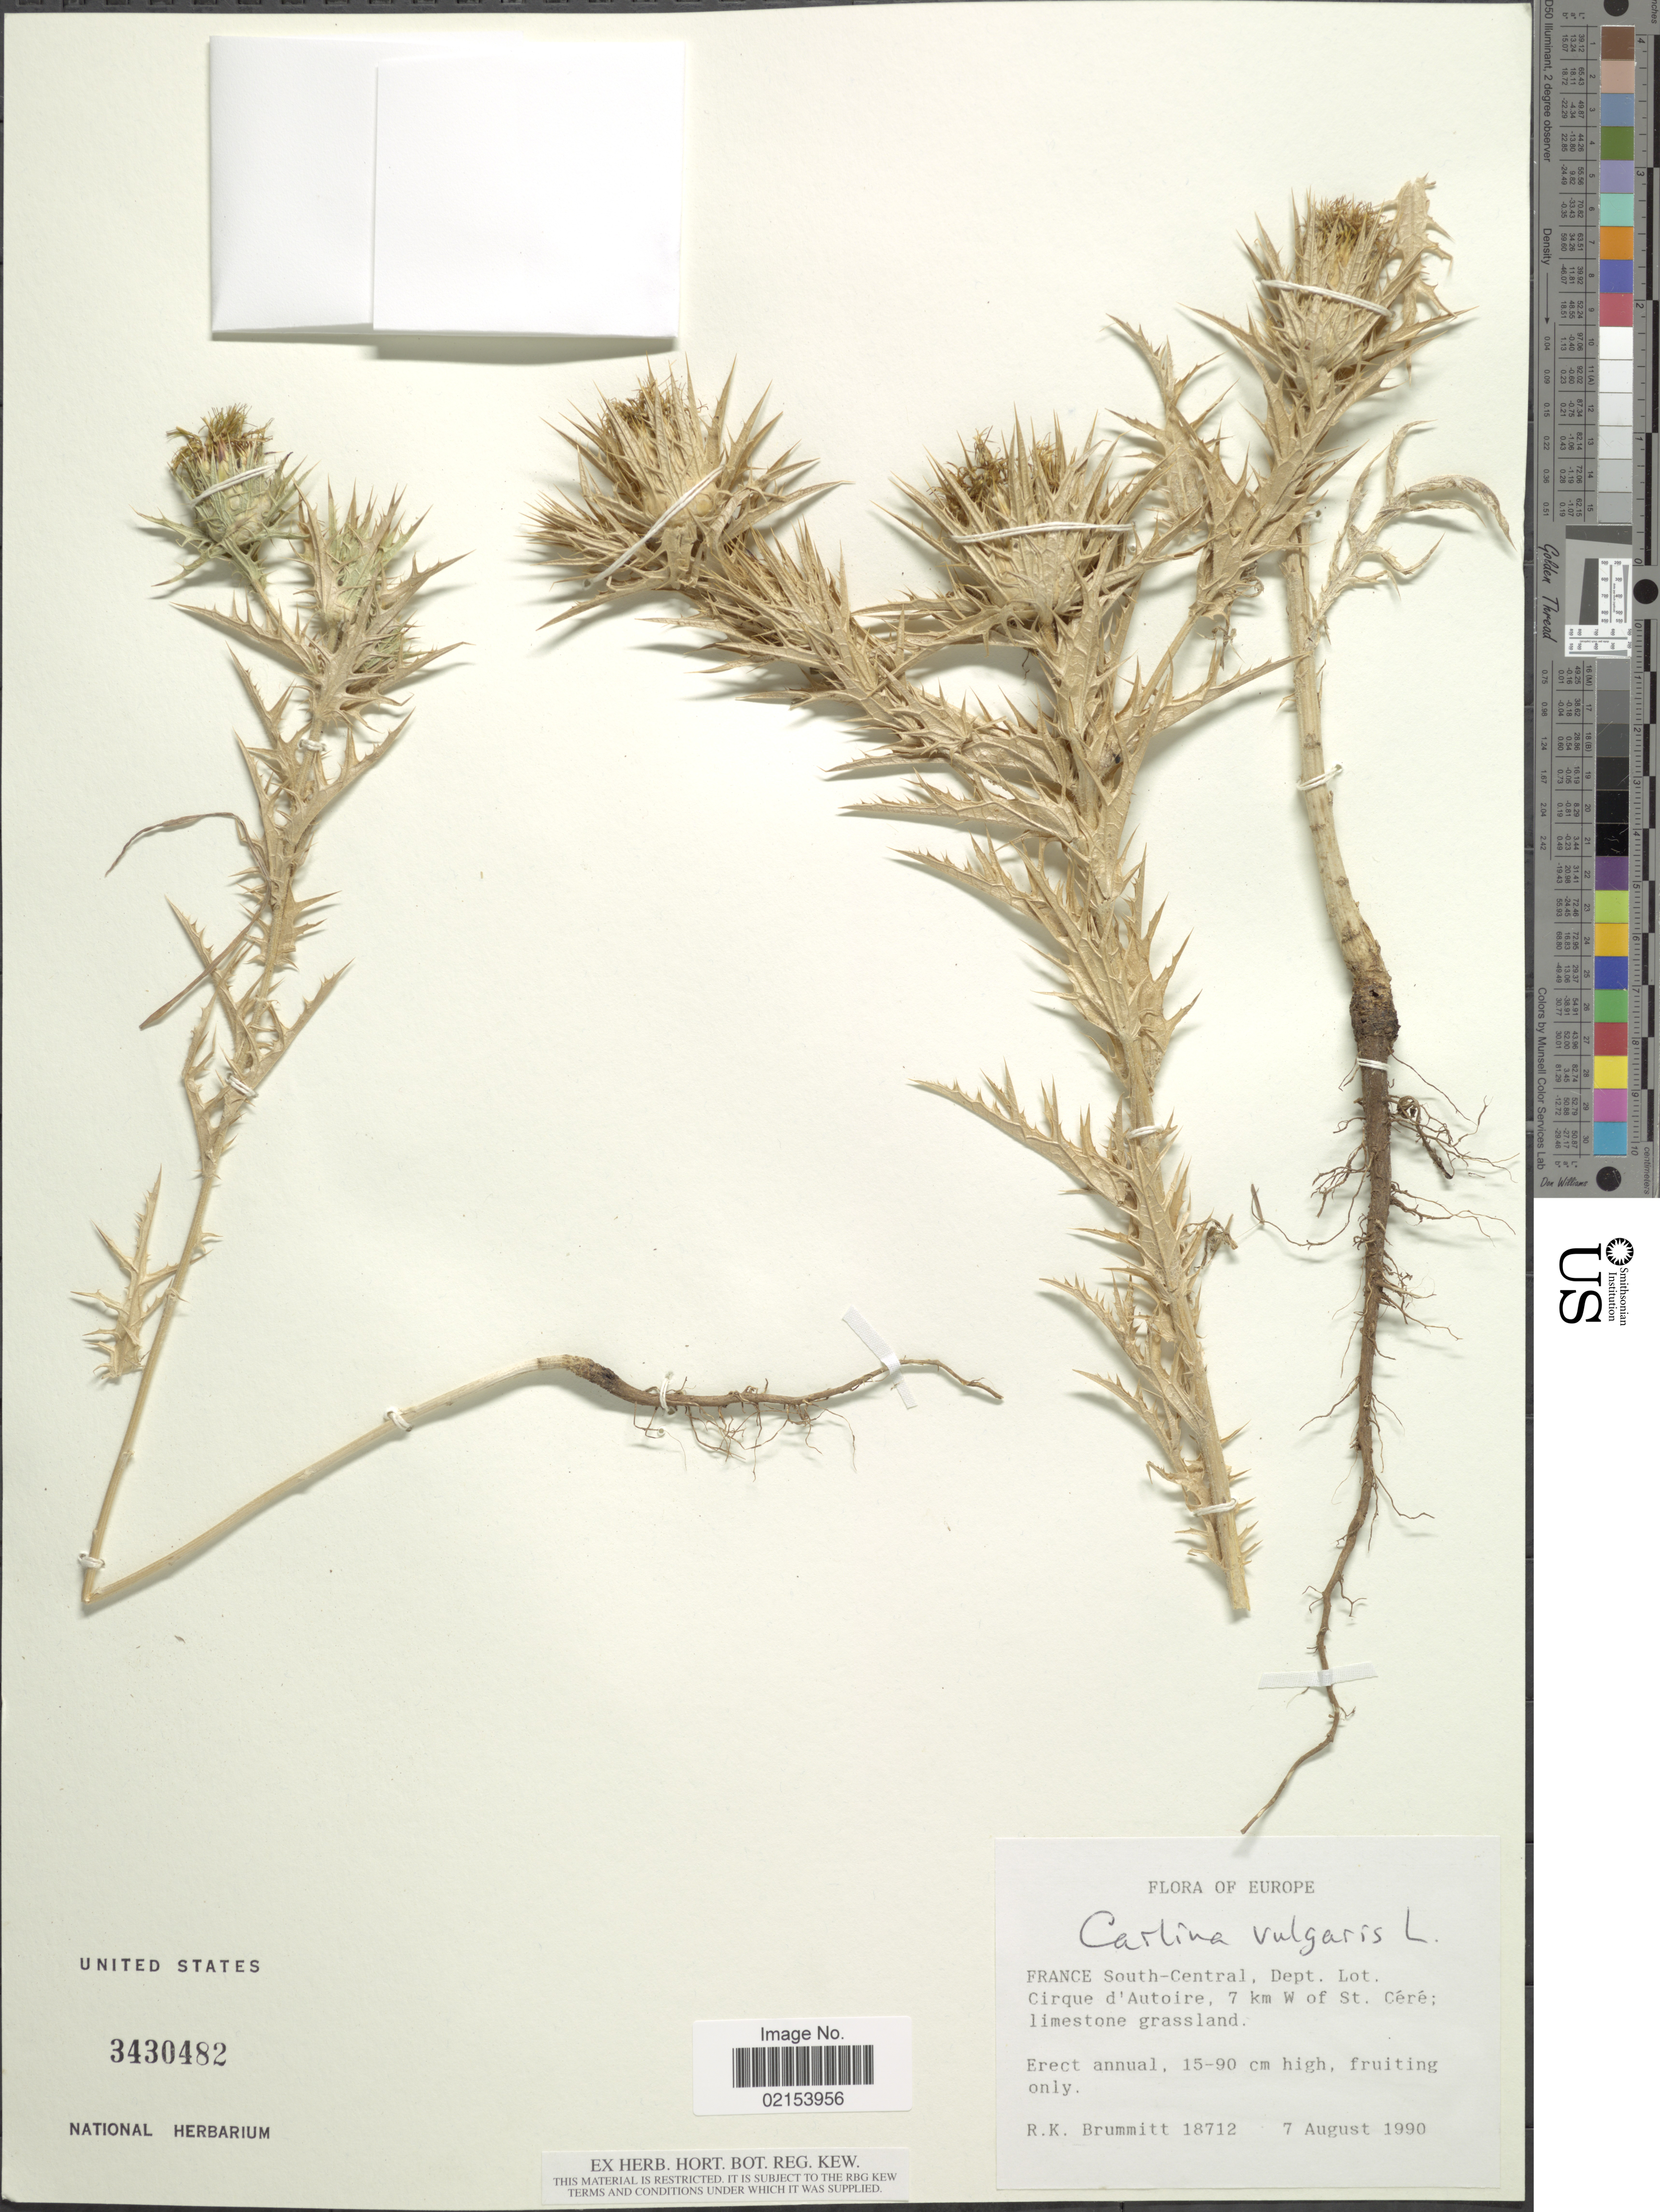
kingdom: Plantae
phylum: Tracheophyta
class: Magnoliopsida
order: Asterales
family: Asteraceae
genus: Carlina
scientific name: Carlina vulgaris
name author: L.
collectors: R. K. Brummitt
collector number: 18712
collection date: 1990-08-07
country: France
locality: South Central. Dept. Lot. Cirqu d'Autoire, 7 km W of St. Cere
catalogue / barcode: US 3430482